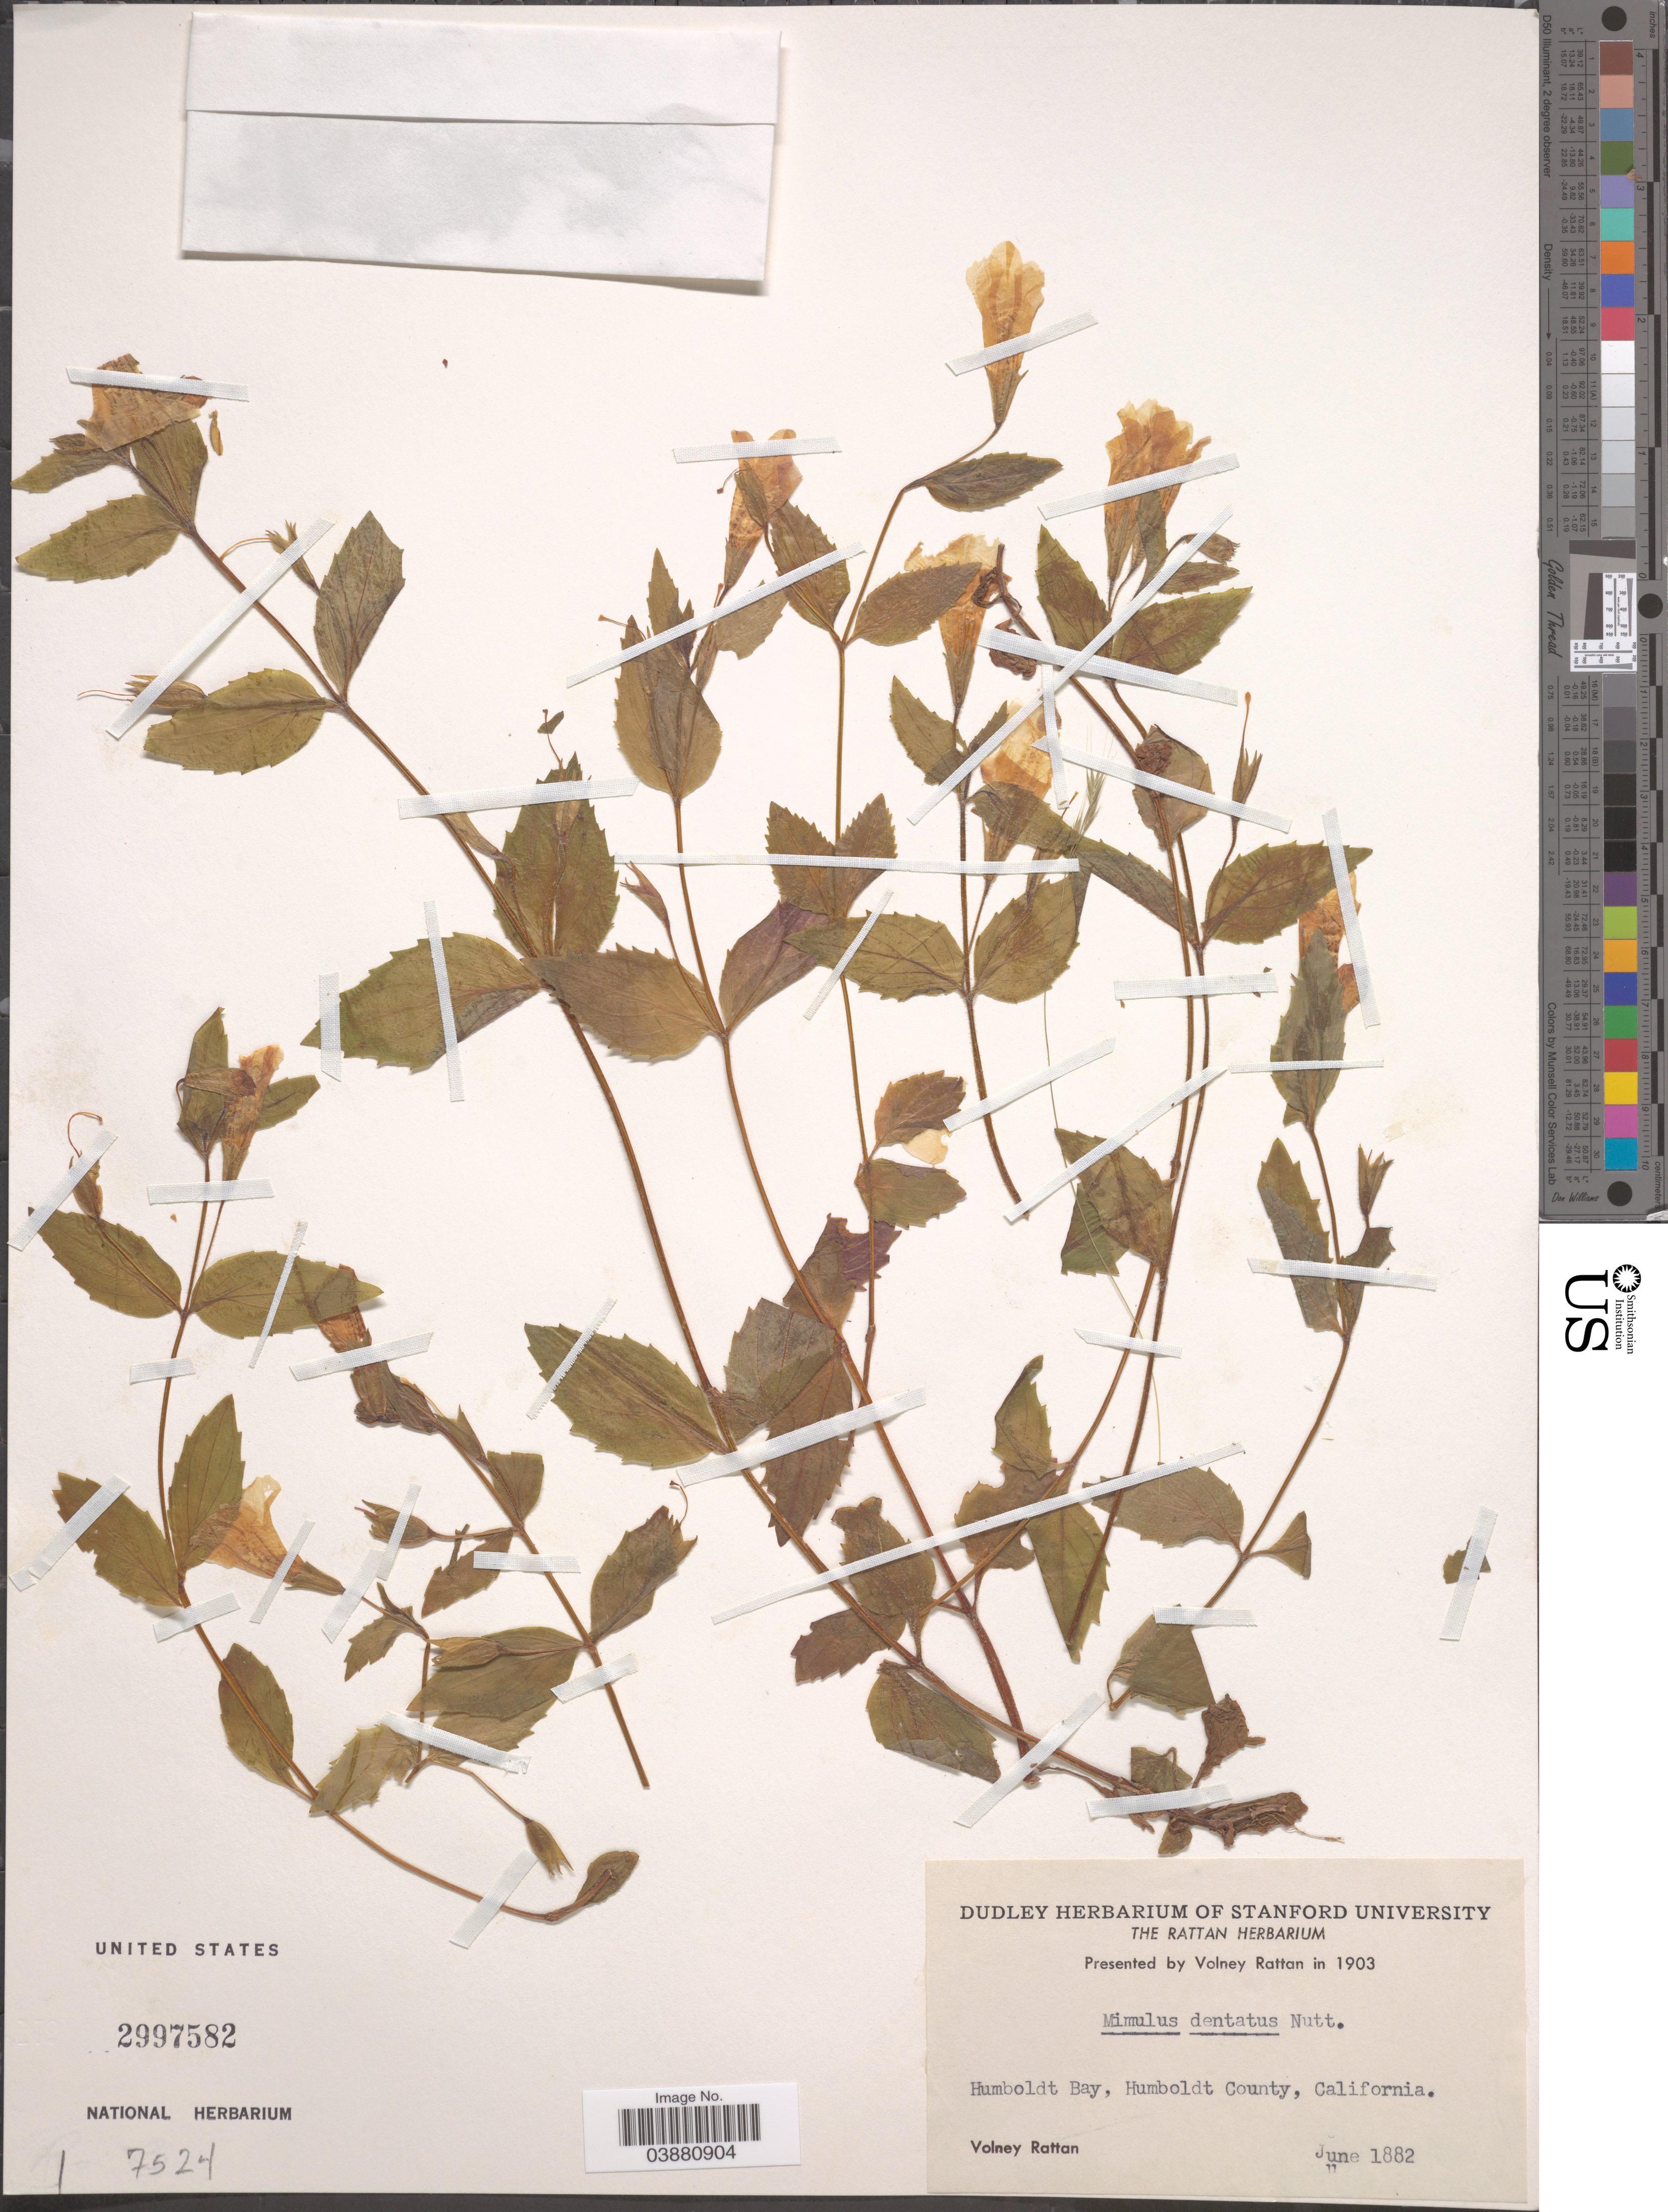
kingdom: Plantae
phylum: Tracheophyta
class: Magnoliopsida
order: Lamiales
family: Phrymaceae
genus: Mimulus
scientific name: Mimulus dentatus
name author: Nutt. ex Benth.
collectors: V. Rattan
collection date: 1882-06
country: United States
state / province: California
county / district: Humboldt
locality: Humboldt Bay, Humboldt County.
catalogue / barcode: US 2997582